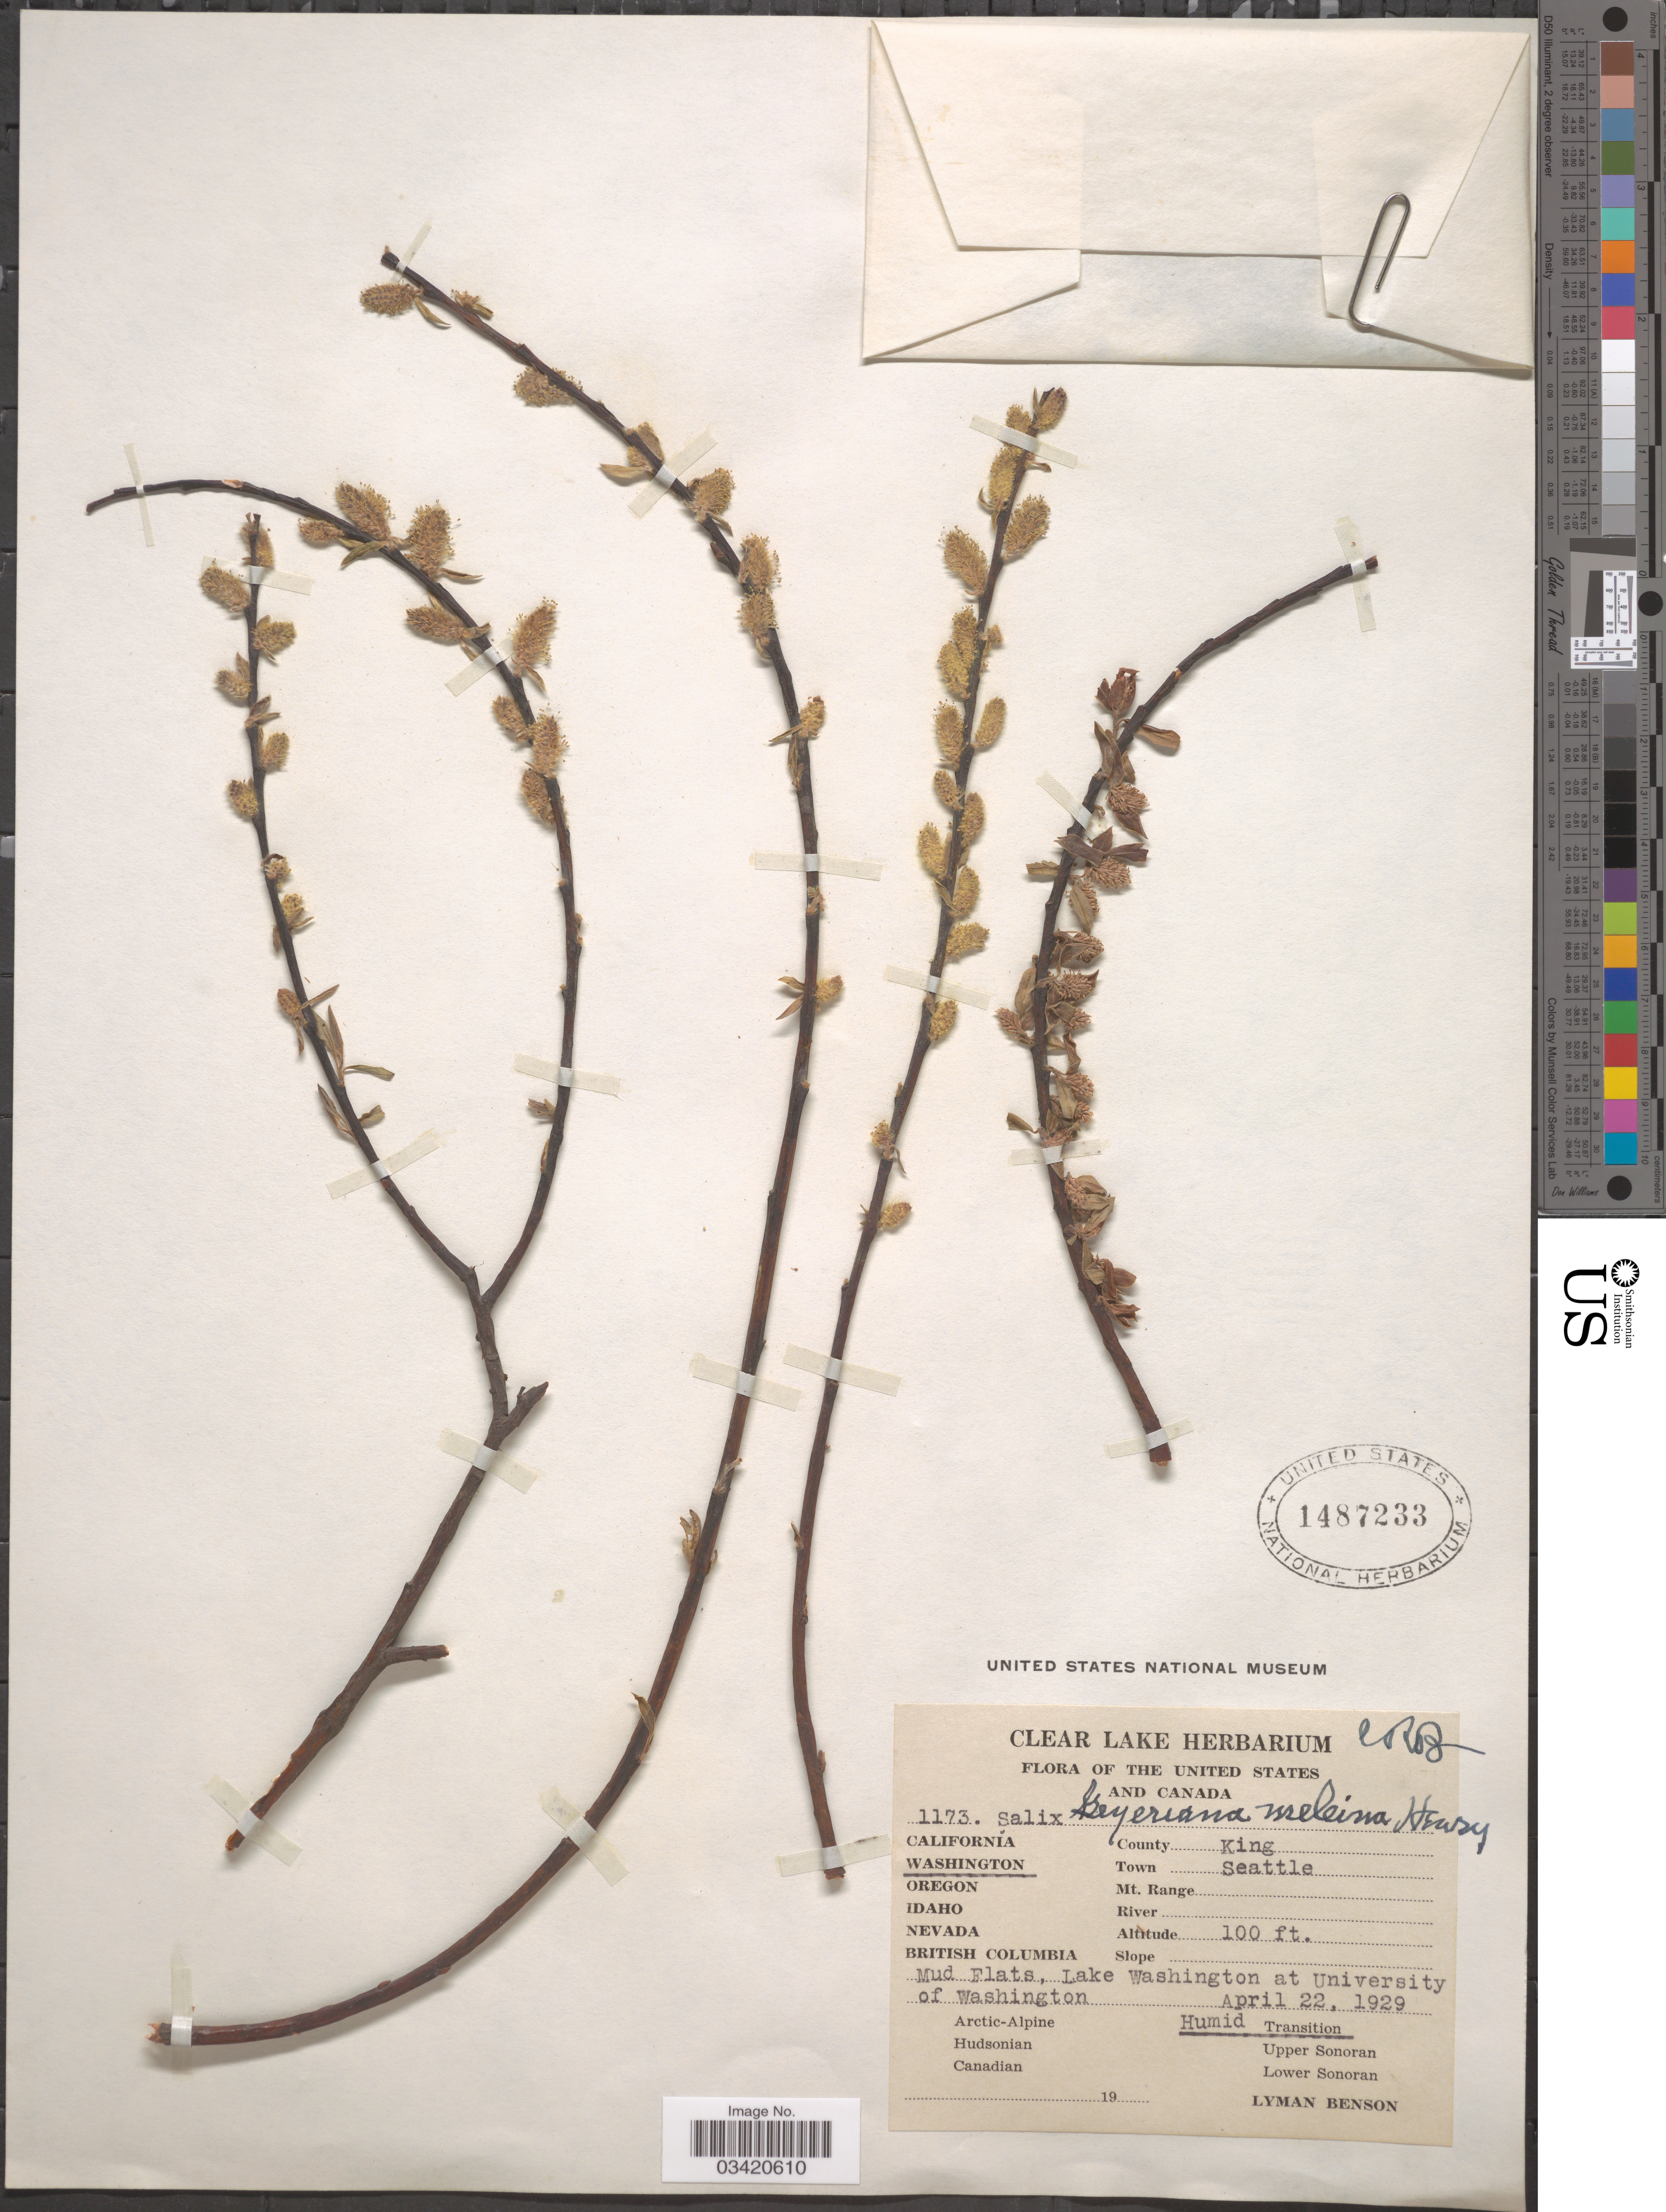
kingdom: Plantae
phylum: Tracheophyta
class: Magnoliopsida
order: Malpighiales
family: Salicaceae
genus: Salix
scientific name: Salix geyeriana var. meleina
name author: J.K. Henry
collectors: L. D. Benson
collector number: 1173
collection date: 1929-04-22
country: United States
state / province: Washington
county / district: King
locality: County King. Town Seattle. Mud Flats, Lake Washington at University of Washington. Humid Transition.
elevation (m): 30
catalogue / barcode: US 1487233